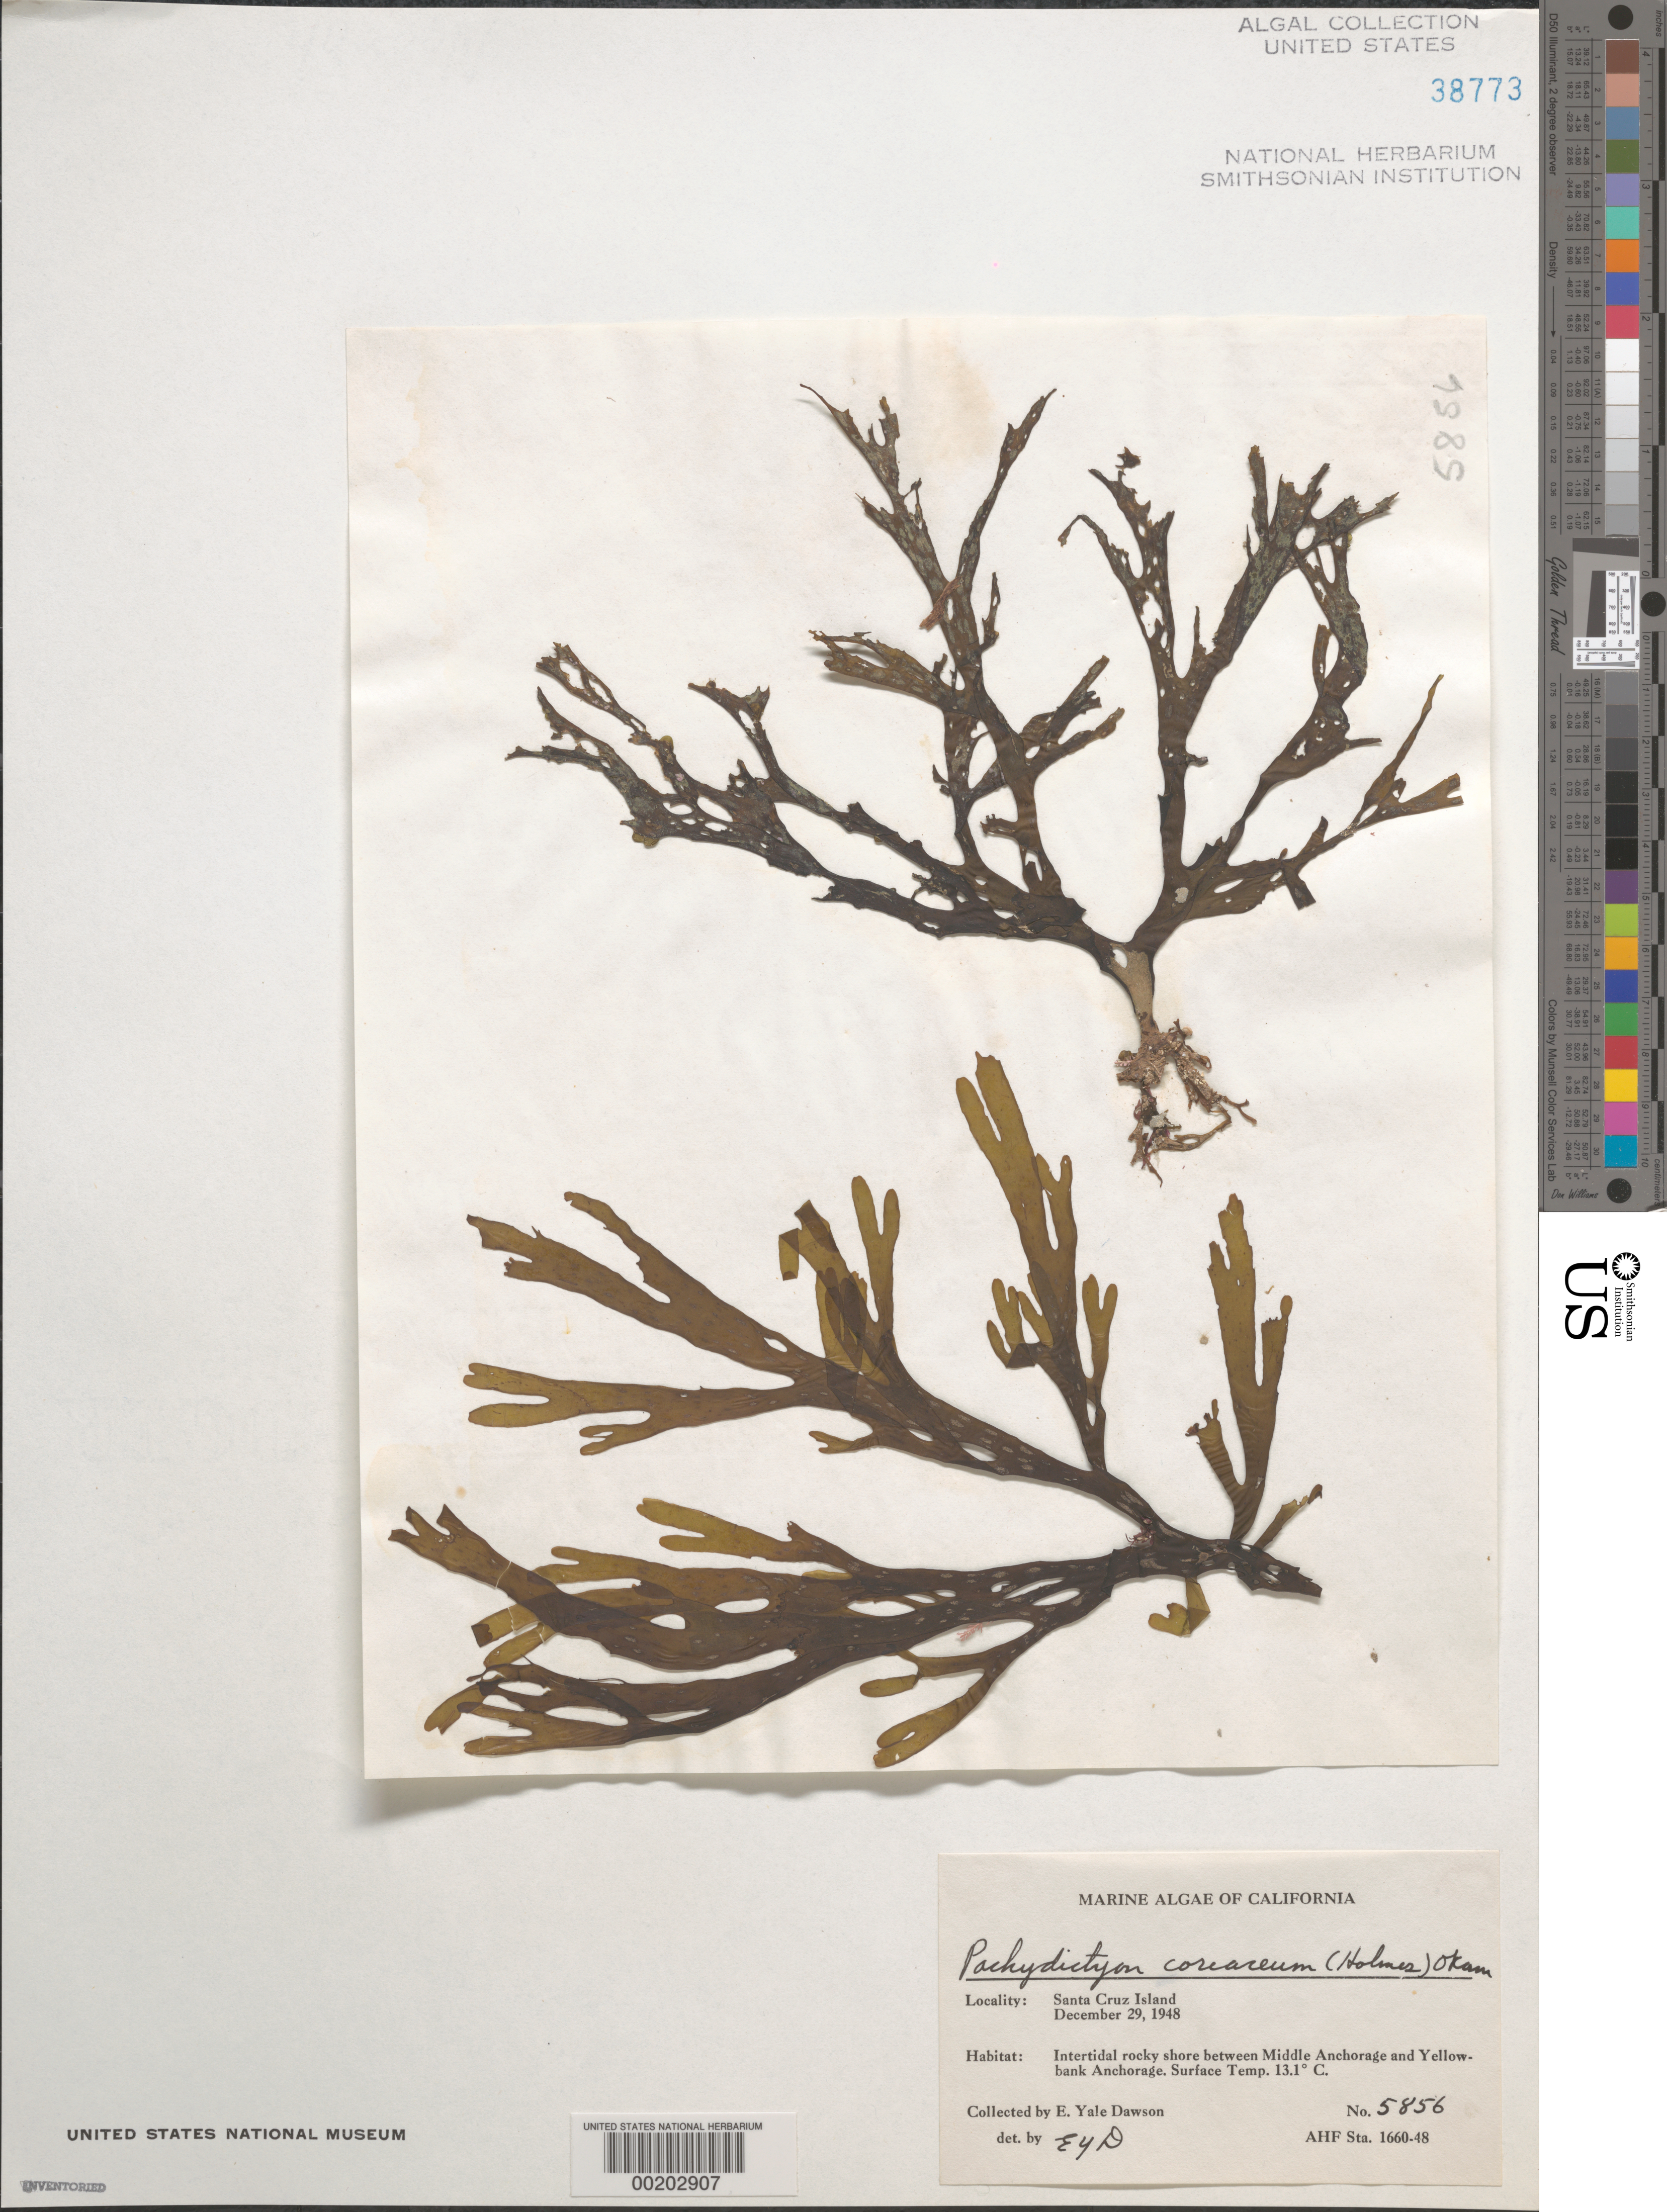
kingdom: Chromista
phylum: Ochrophyta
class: Phaeophyceae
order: Dictyotales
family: Dictyotaceae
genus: Pachydictyon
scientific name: Pachydictyon coriaceum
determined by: Dawson, E. Y.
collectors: E. Y. Dawson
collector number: EYD 5856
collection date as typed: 29 Dec 1948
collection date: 1948-12-29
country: United States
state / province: California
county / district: Santa Barbara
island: Santa Cruz Island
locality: Between Middle Anchorage and Yellowbank Anchorage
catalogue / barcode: US 38773